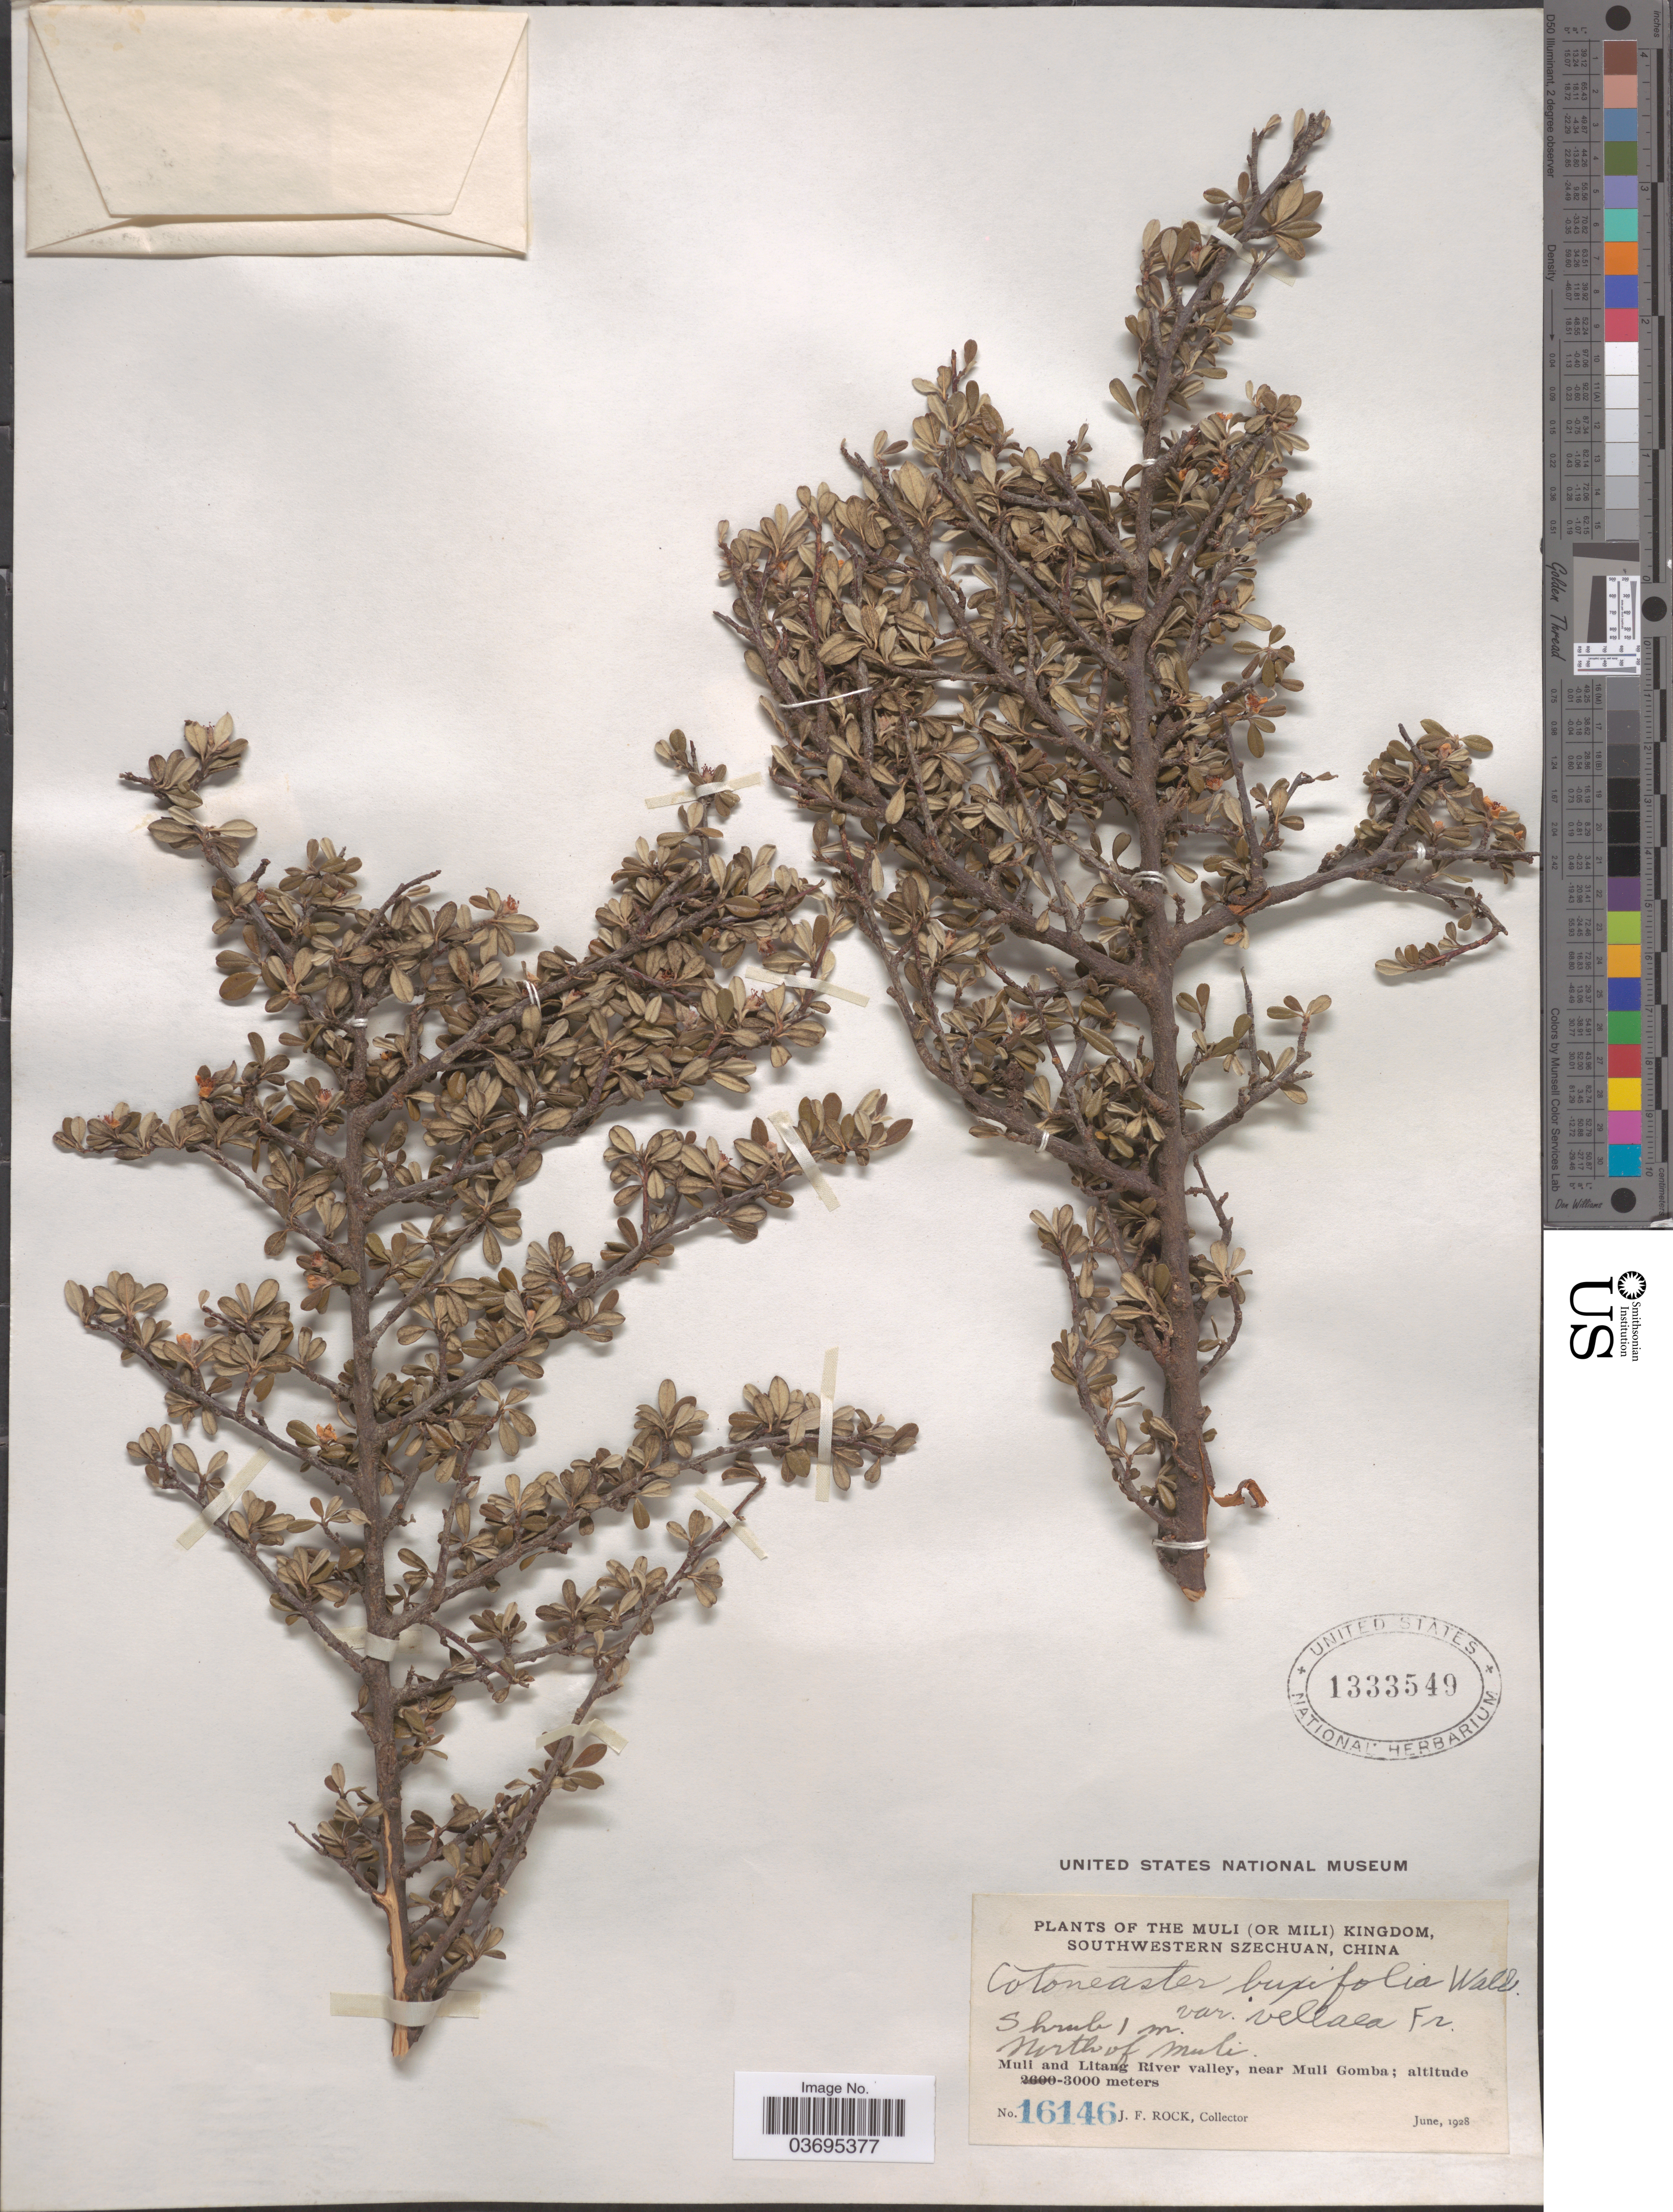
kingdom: Plantae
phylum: Tracheophyta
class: Magnoliopsida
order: Rosales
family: Rosaceae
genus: Cotoneaster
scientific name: Cotoneaster buxifolius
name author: Wall. ex Lindl.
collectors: J. Rock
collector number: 16146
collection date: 1928-06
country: China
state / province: Sichuan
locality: Muli (or Mili) Kingdom, Southwestern Szechuan. North of Muli. Muli and Litang River valley, near Muli Gomba.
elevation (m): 3000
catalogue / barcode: US 1333549